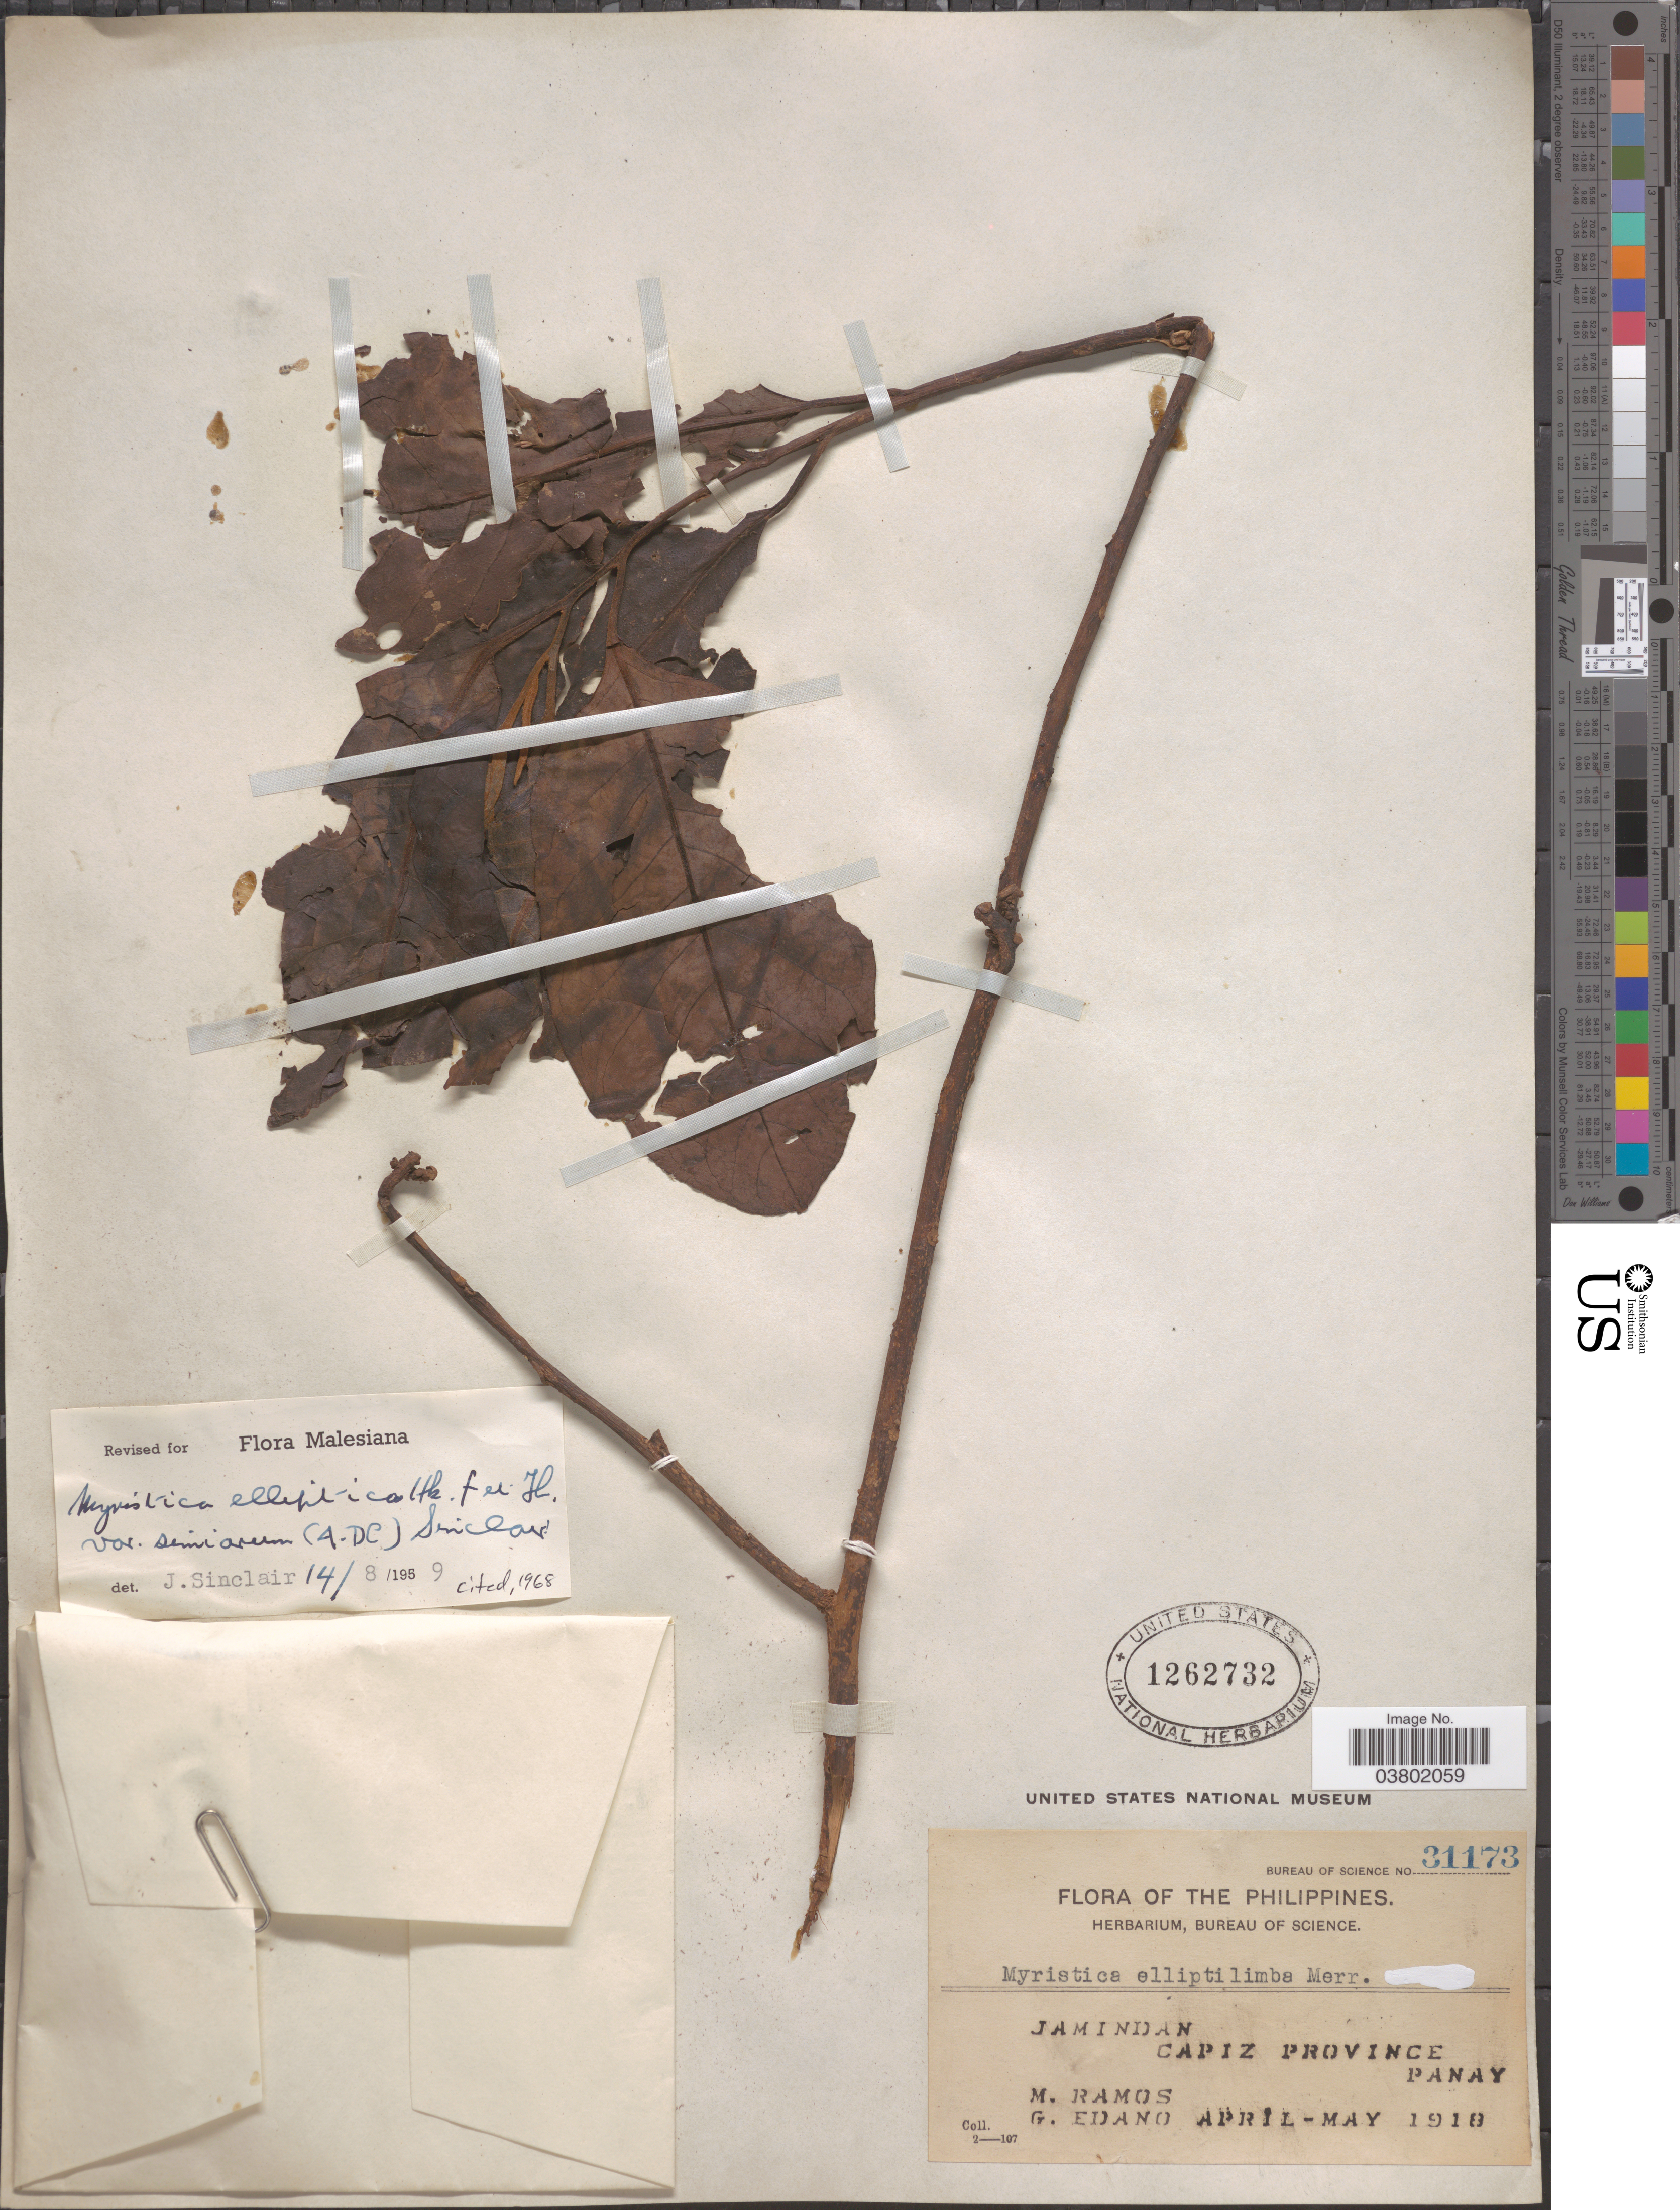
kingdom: Plantae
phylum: Tracheophyta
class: Magnoliopsida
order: Magnoliales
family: Myristicaceae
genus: Myristica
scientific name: Myristica elliptica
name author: Wall.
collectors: M. Ramos & G. Edaño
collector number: Bureau of Science 31173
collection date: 1918-04/1918-05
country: Philippines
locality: Jamindan, Capiz Province, Panay.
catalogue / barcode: US 1262732